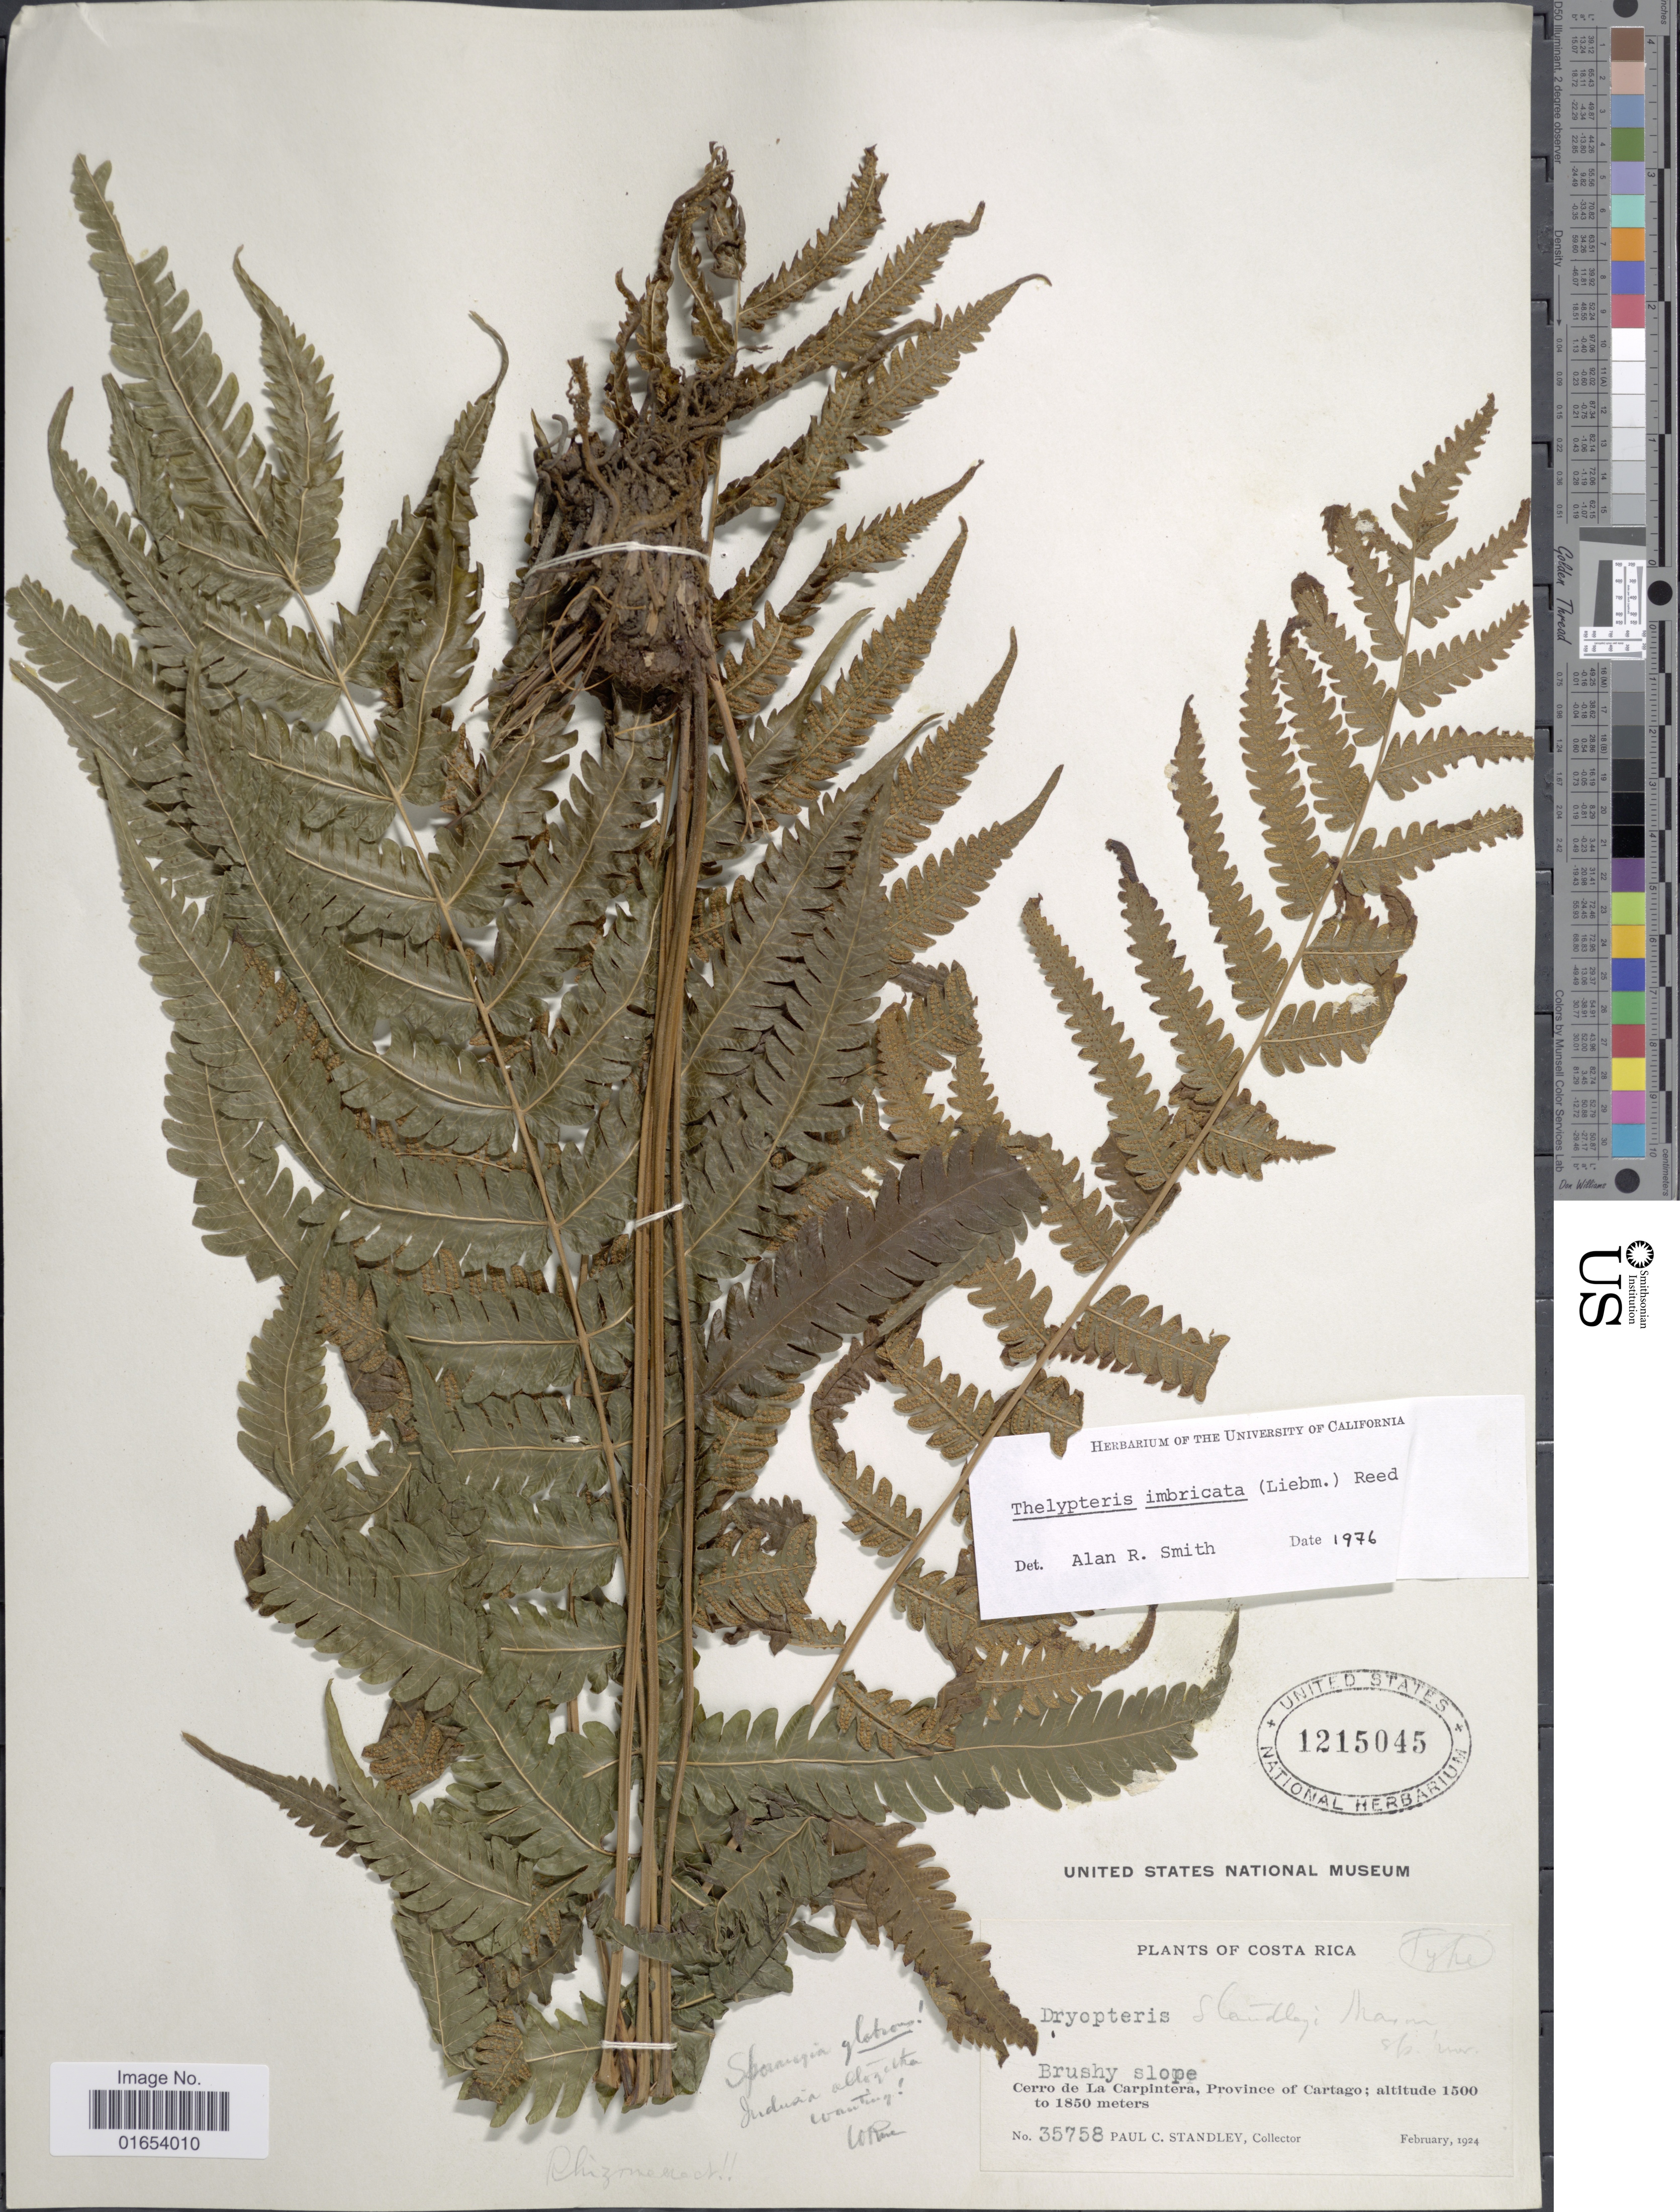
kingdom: Plantae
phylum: Tracheophyta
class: Polypodiopsida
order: Polypodiales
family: Thelypteridaceae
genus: Goniopteris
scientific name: Goniopteris imbricata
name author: (Liebm.) Á. Löve & D. Löve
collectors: P. C. Standley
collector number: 35758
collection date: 1924-02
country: Costa Rica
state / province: Cartago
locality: Cerro de La Carpintera, Province of Cartago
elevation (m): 1500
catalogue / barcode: US 1215045